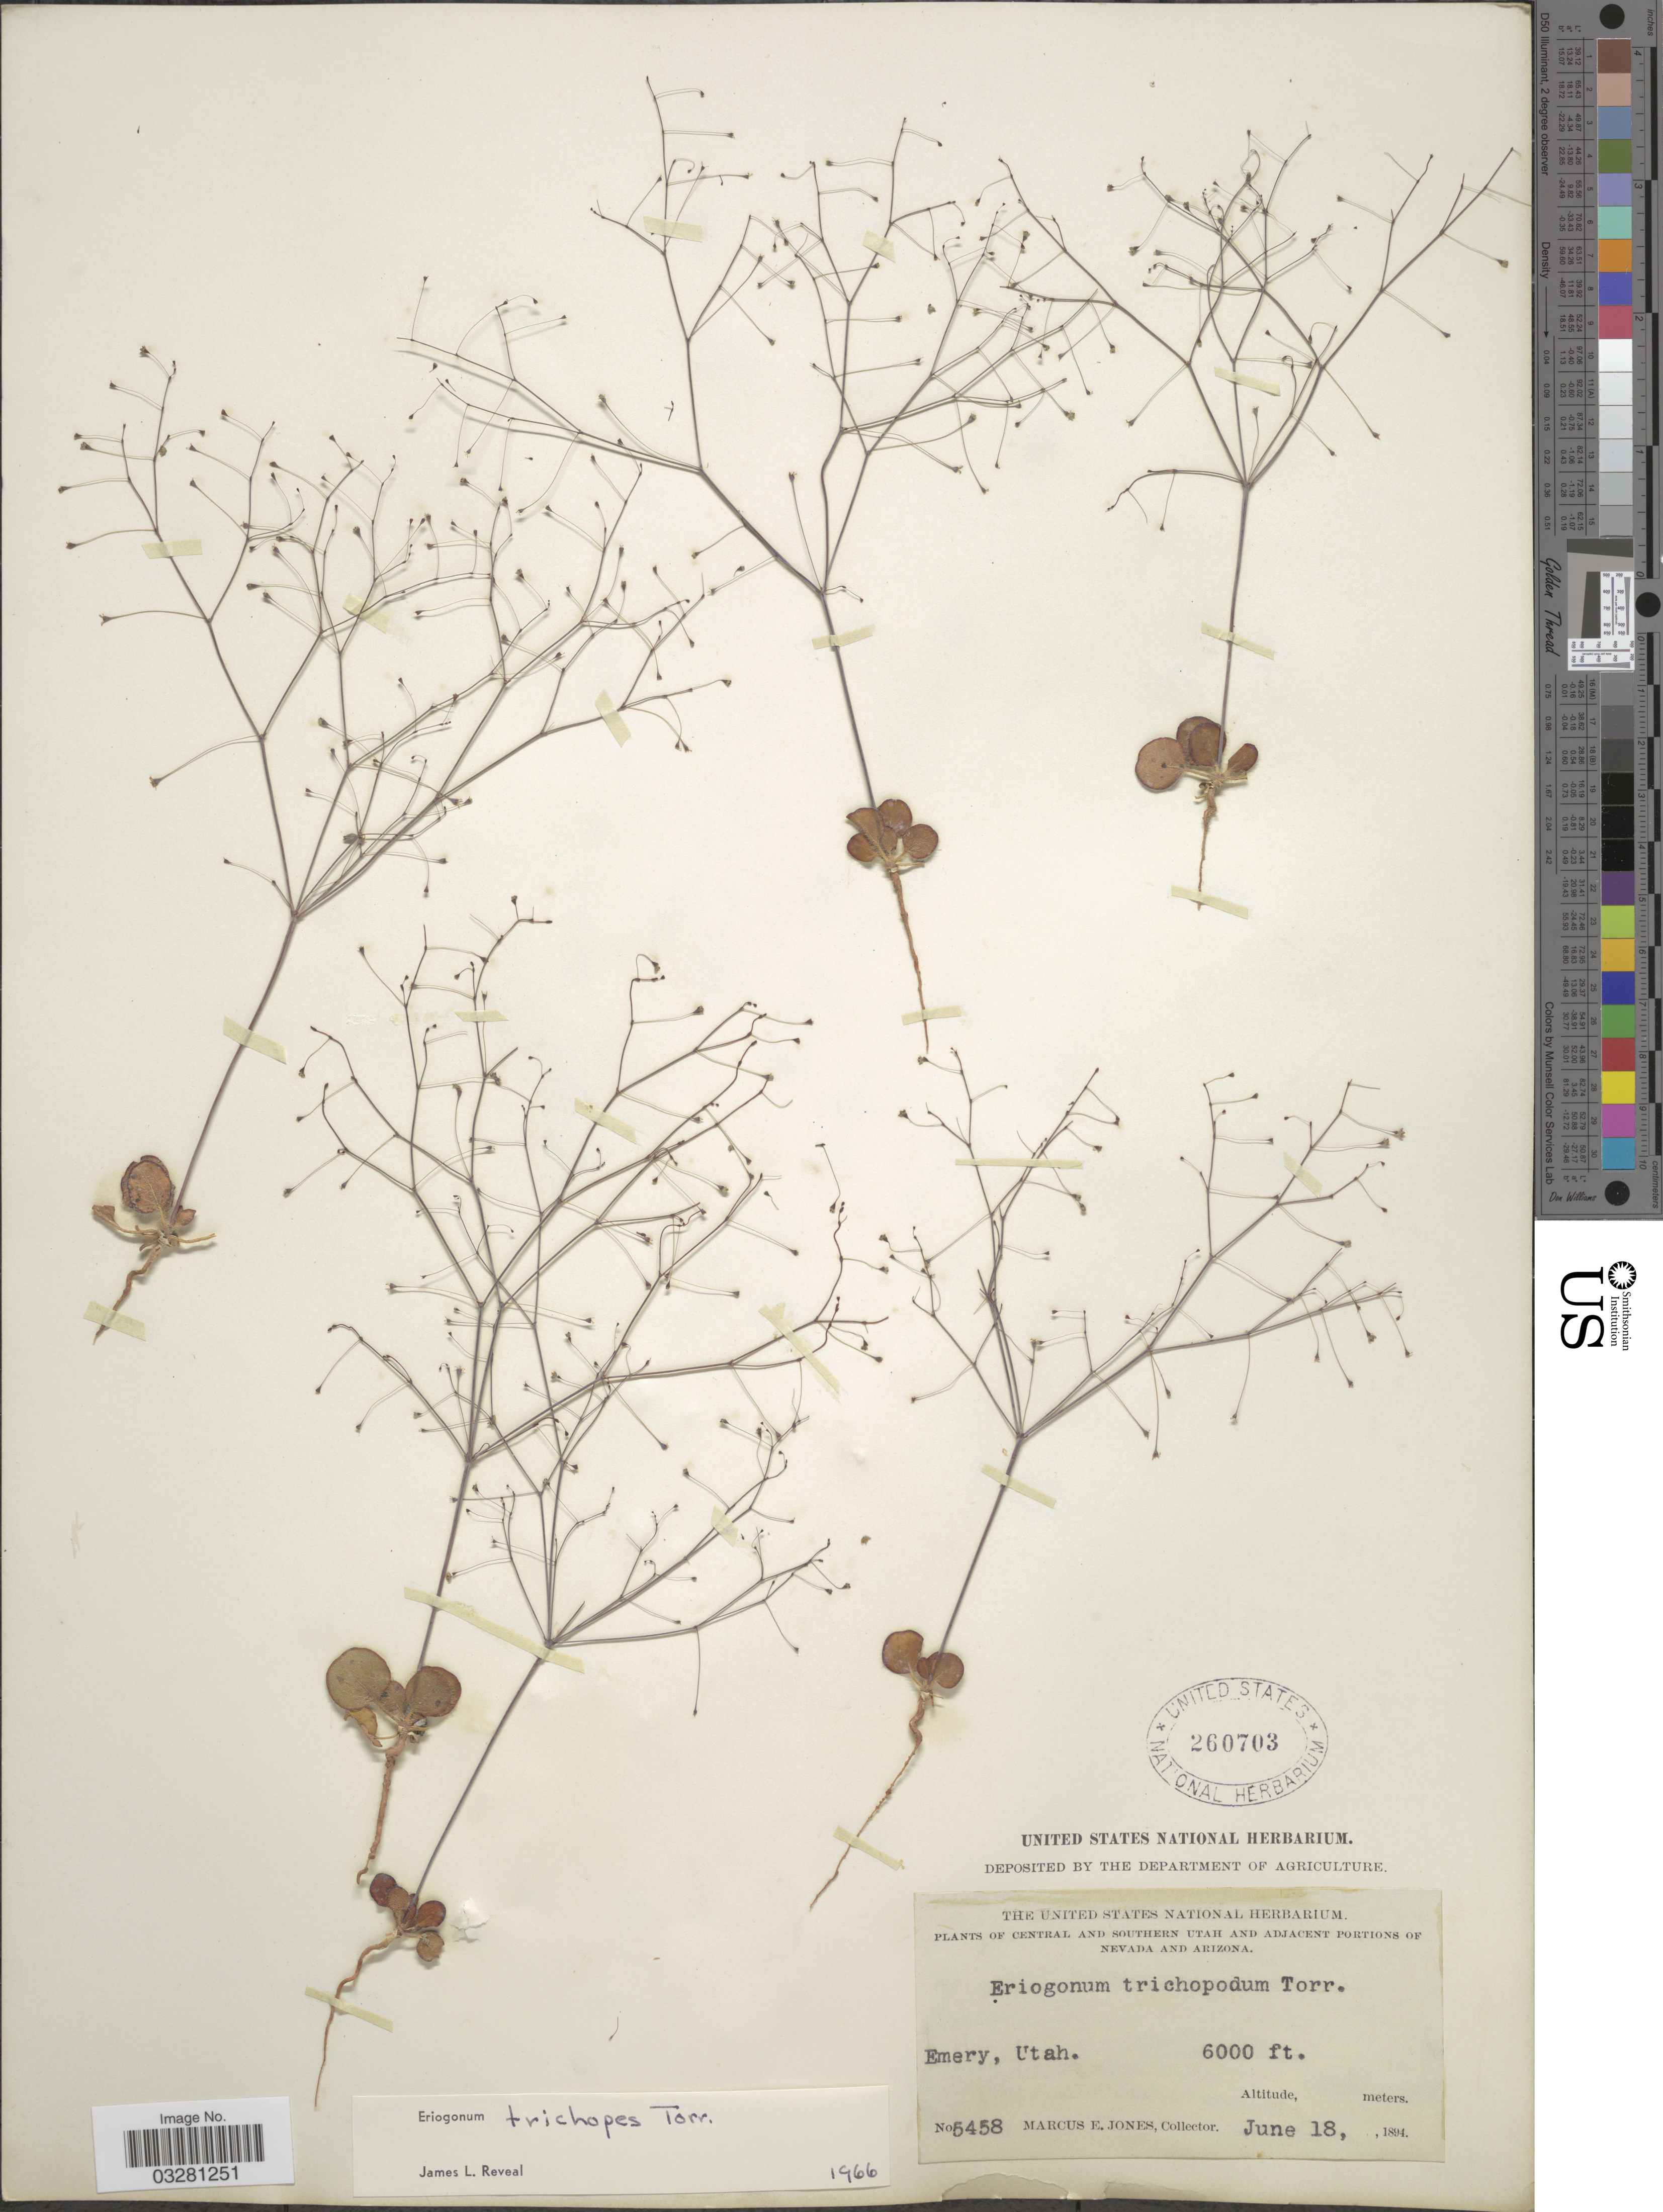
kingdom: Plantae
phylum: Tracheophyta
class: Magnoliopsida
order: Caryophyllales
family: Polygonaceae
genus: Eriogonum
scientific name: Eriogonum trichopes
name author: Torr.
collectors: M. E. Jones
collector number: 5458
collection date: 1894-06-18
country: United States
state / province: Utah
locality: Central and southern Utah. Emery.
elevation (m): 1829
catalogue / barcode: US 260703